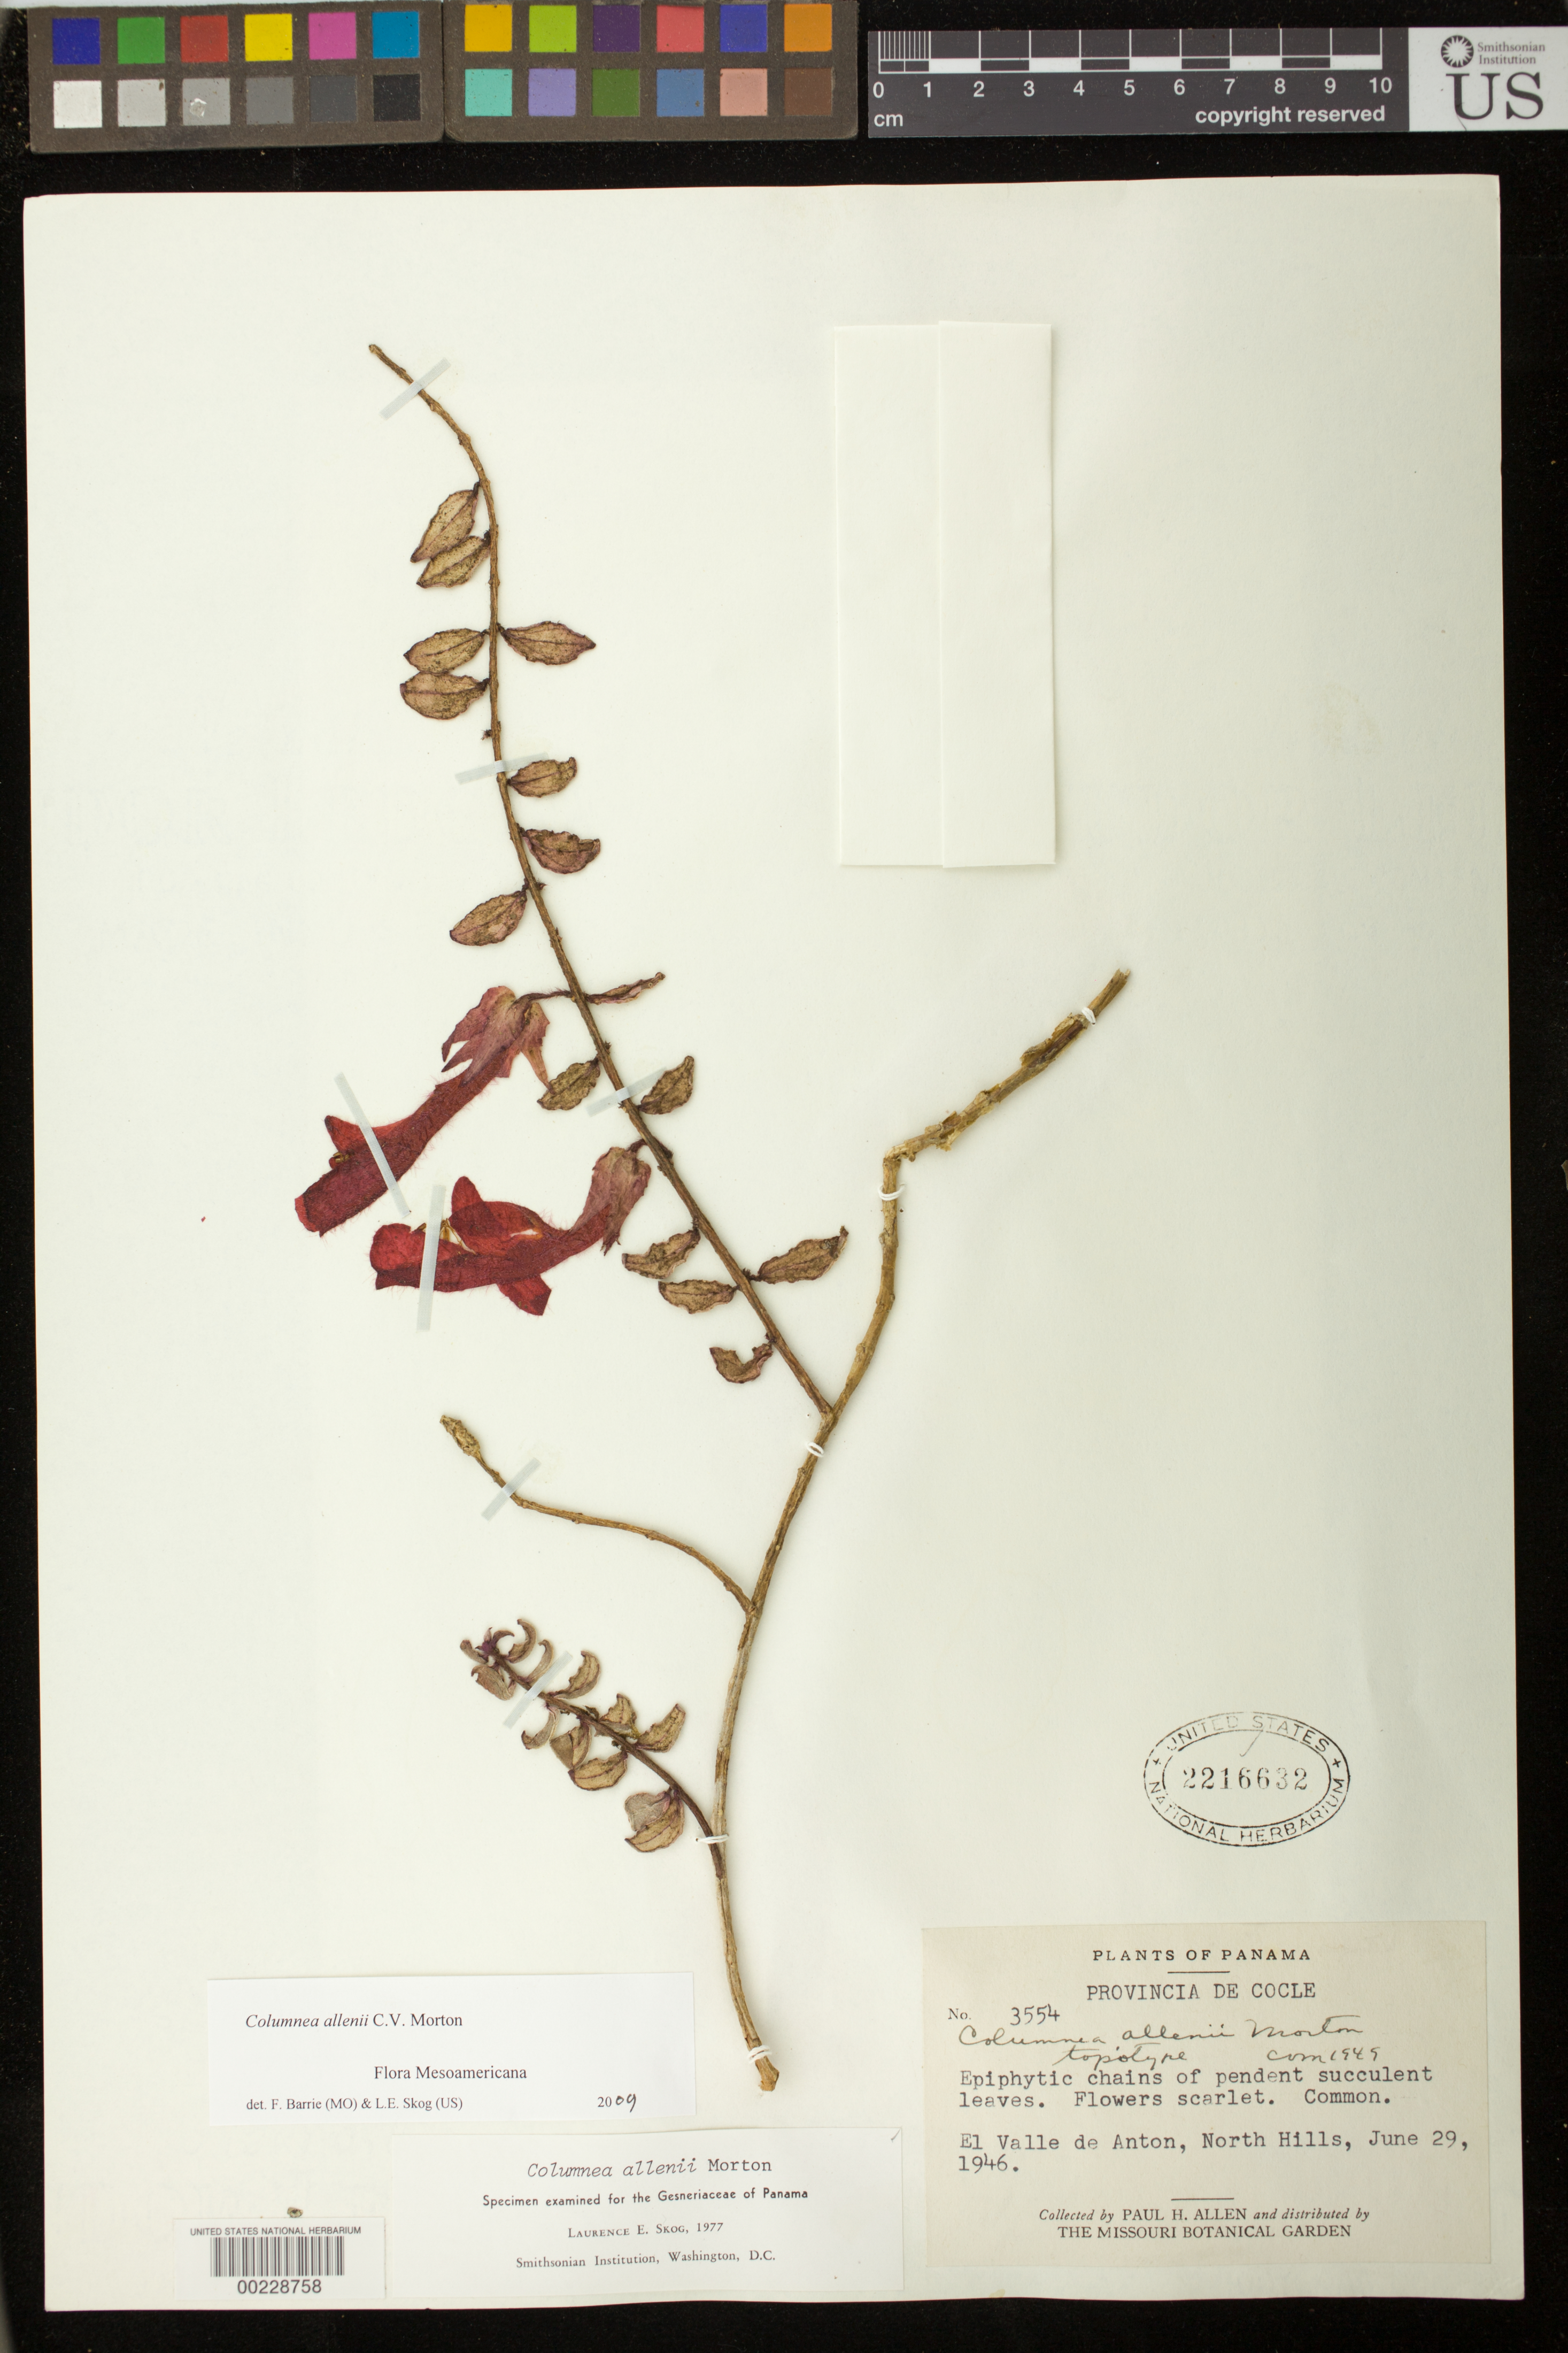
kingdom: Plantae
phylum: Tracheophyta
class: Magnoliopsida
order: Lamiales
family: Gesneriaceae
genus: Columnea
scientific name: Columnea allenii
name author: C.V. Morton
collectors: P. H. Allen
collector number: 3554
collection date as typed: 29 Jun 1946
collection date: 1946-06-29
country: Panama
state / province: Coclé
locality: El Valle de Anton, north hills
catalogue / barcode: US 2216632